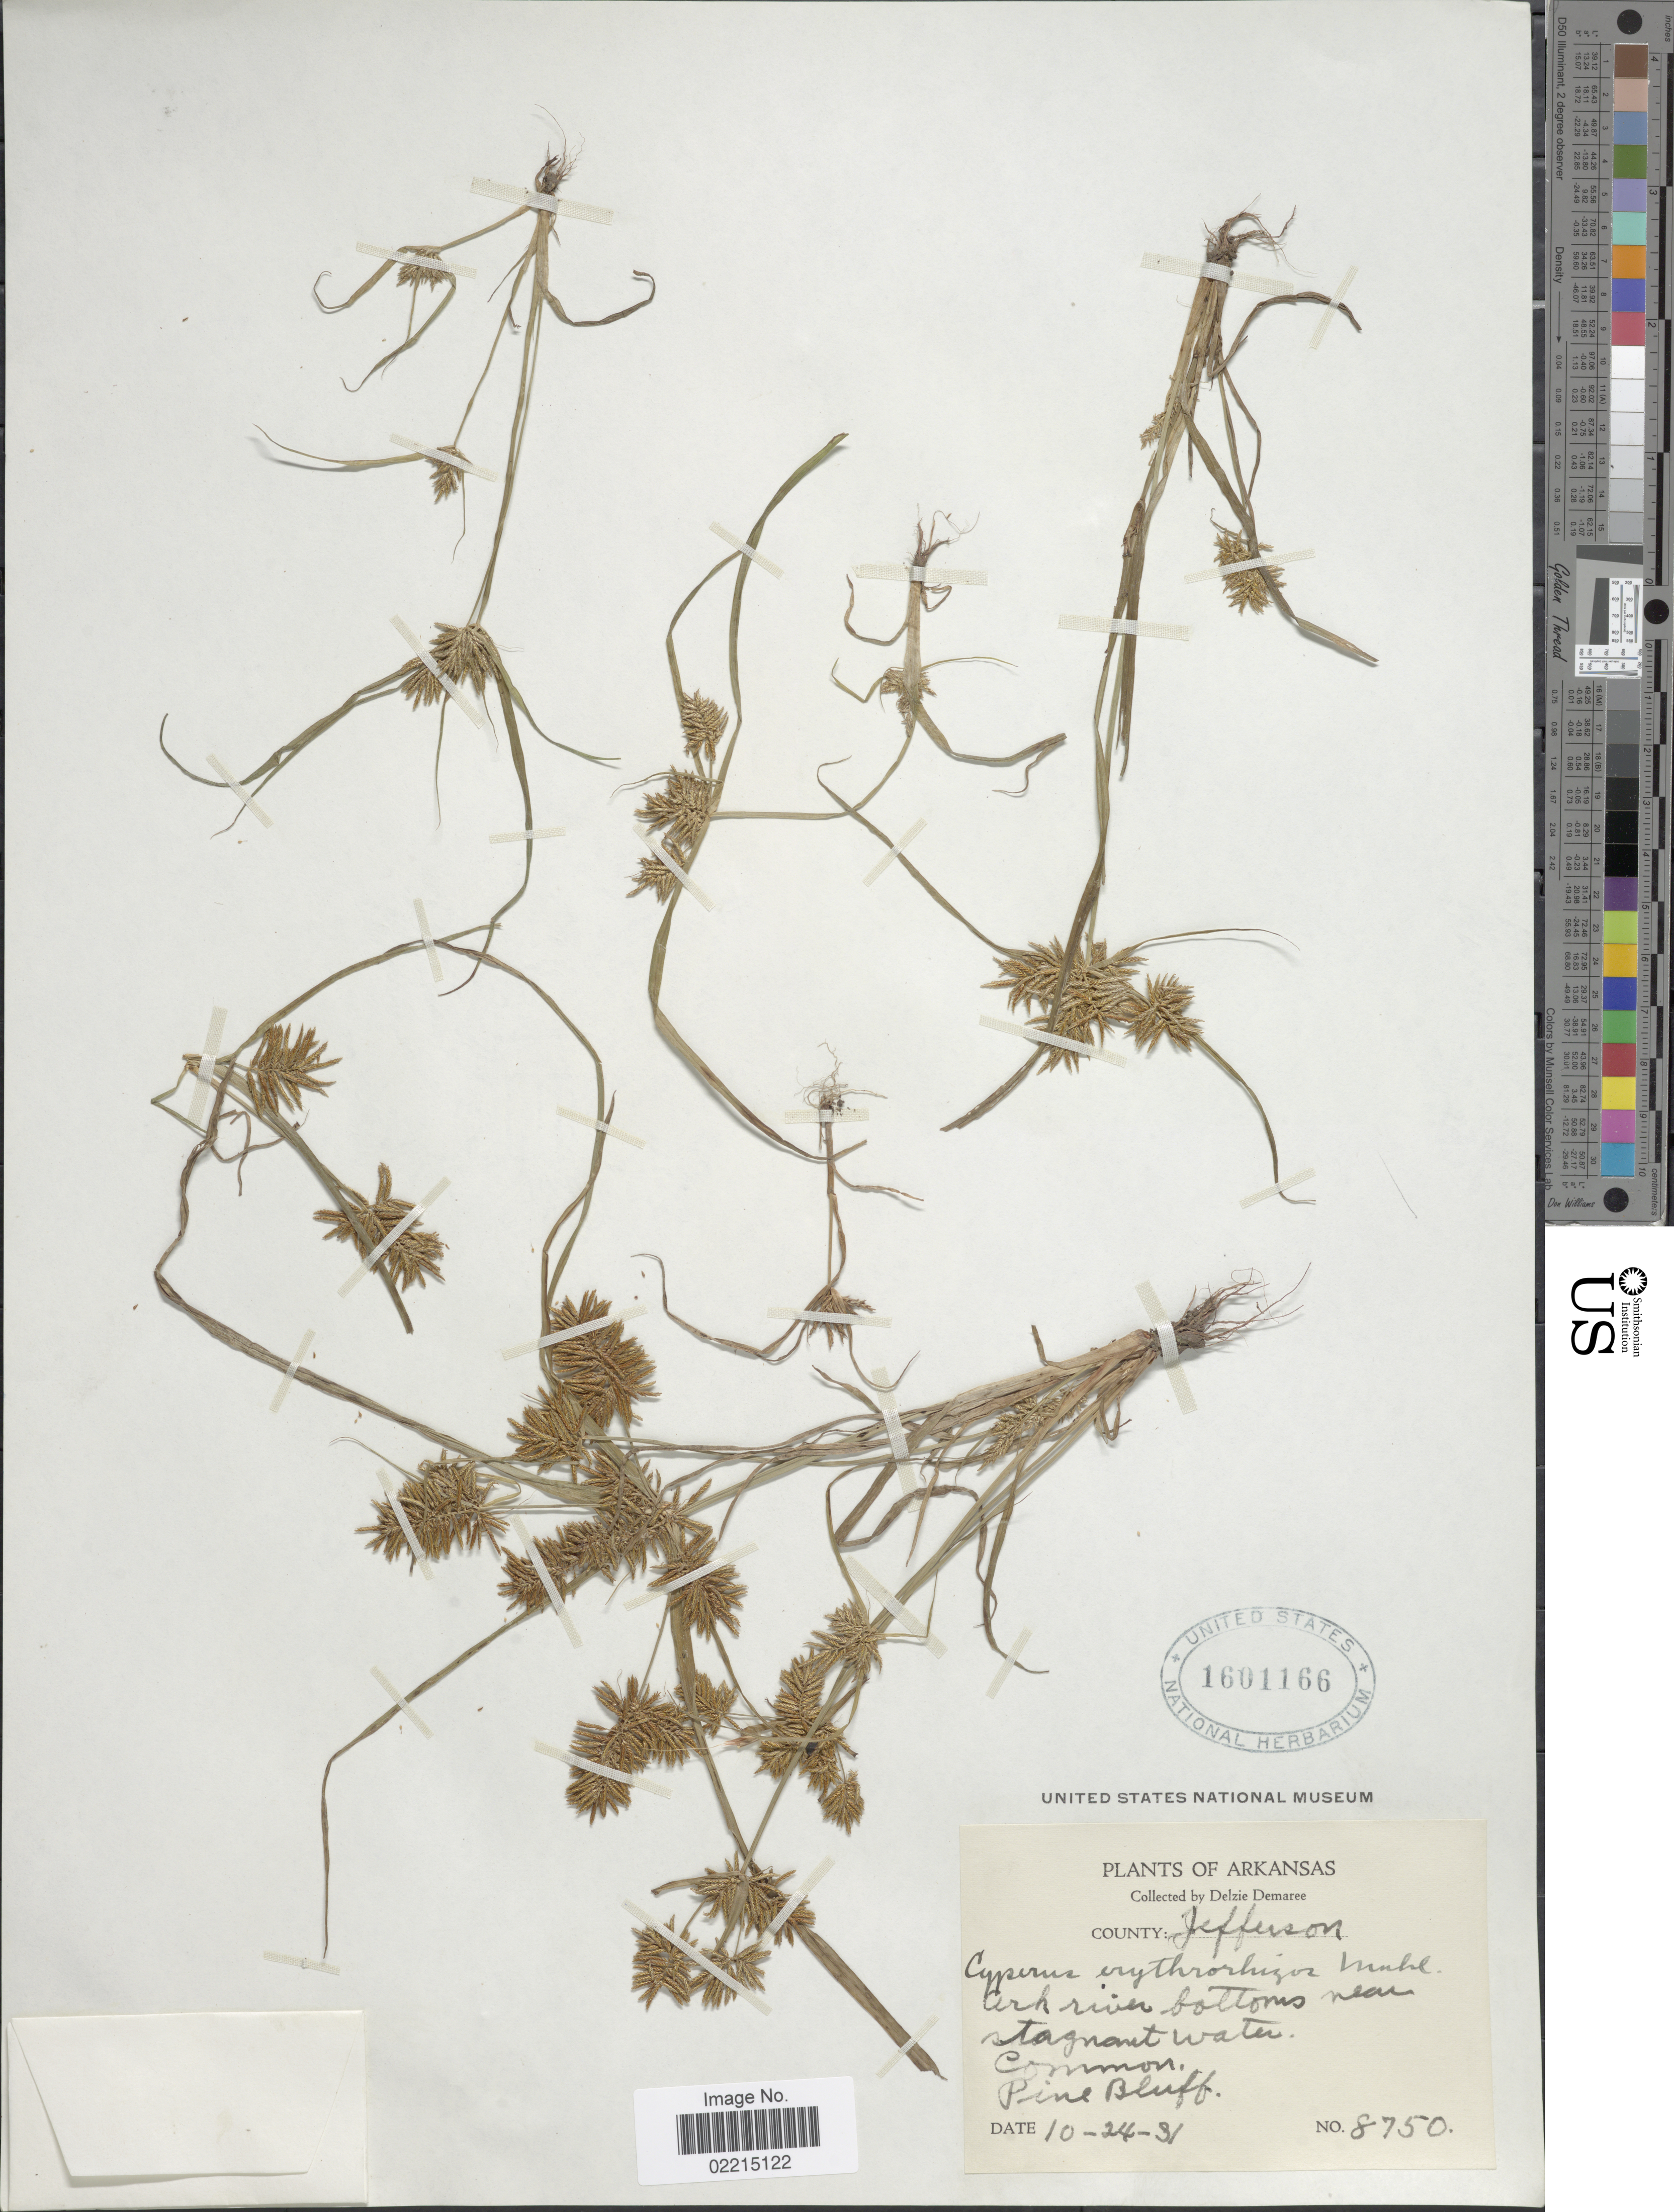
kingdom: Plantae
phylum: Tracheophyta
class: Liliopsida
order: Poales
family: Cyperaceae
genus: Cyperus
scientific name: Cyperus erythrorhizos Muhl.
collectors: D. Demaree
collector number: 8750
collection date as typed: Transcribed d/m/y: 24/10/31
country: United States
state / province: Arkansas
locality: County: Jefferson. Ark river bottoms near stagnant water. Pine Bluff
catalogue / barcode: US 1601166